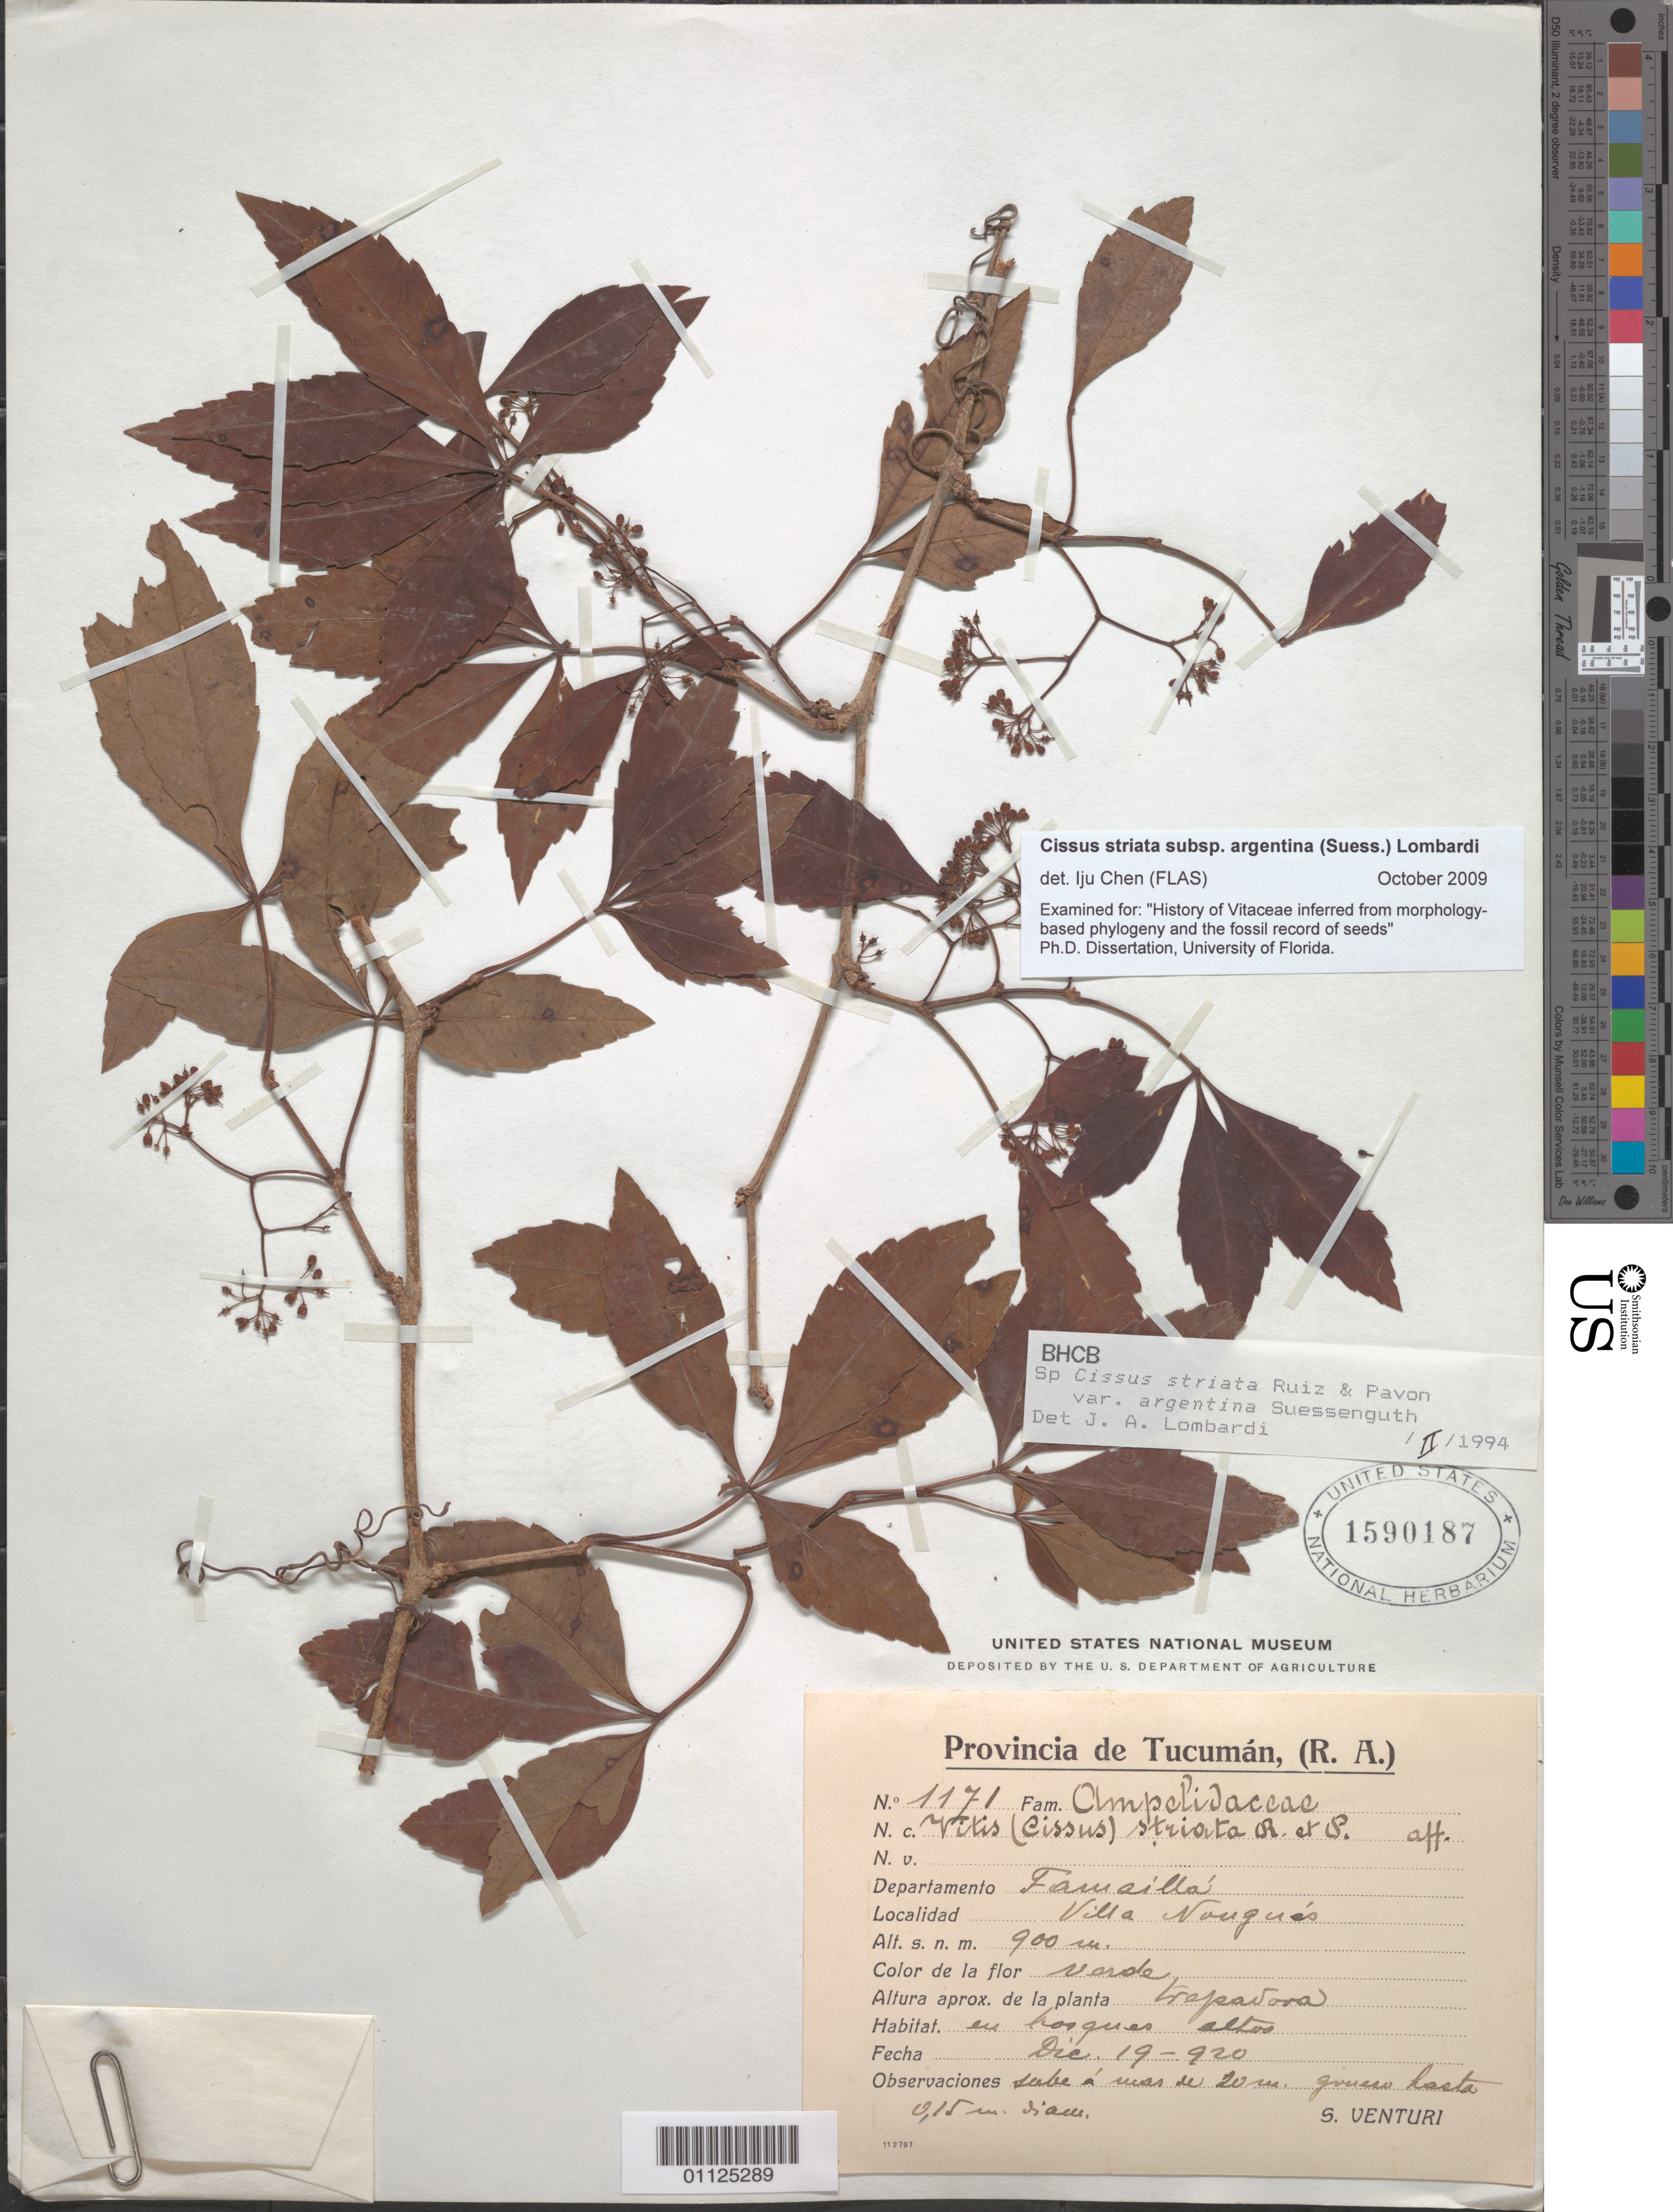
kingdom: Plantae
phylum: Tracheophyta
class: Magnoliopsida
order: Vitales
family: Vitaceae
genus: Clematicissus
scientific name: Clematicissus striata subsp. argentina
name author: (Suess.) Lombardi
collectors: S. Venturi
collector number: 1171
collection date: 1920-12-19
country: Argentina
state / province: Tucumán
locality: Dept. Famailla.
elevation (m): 900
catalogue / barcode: US 1590187